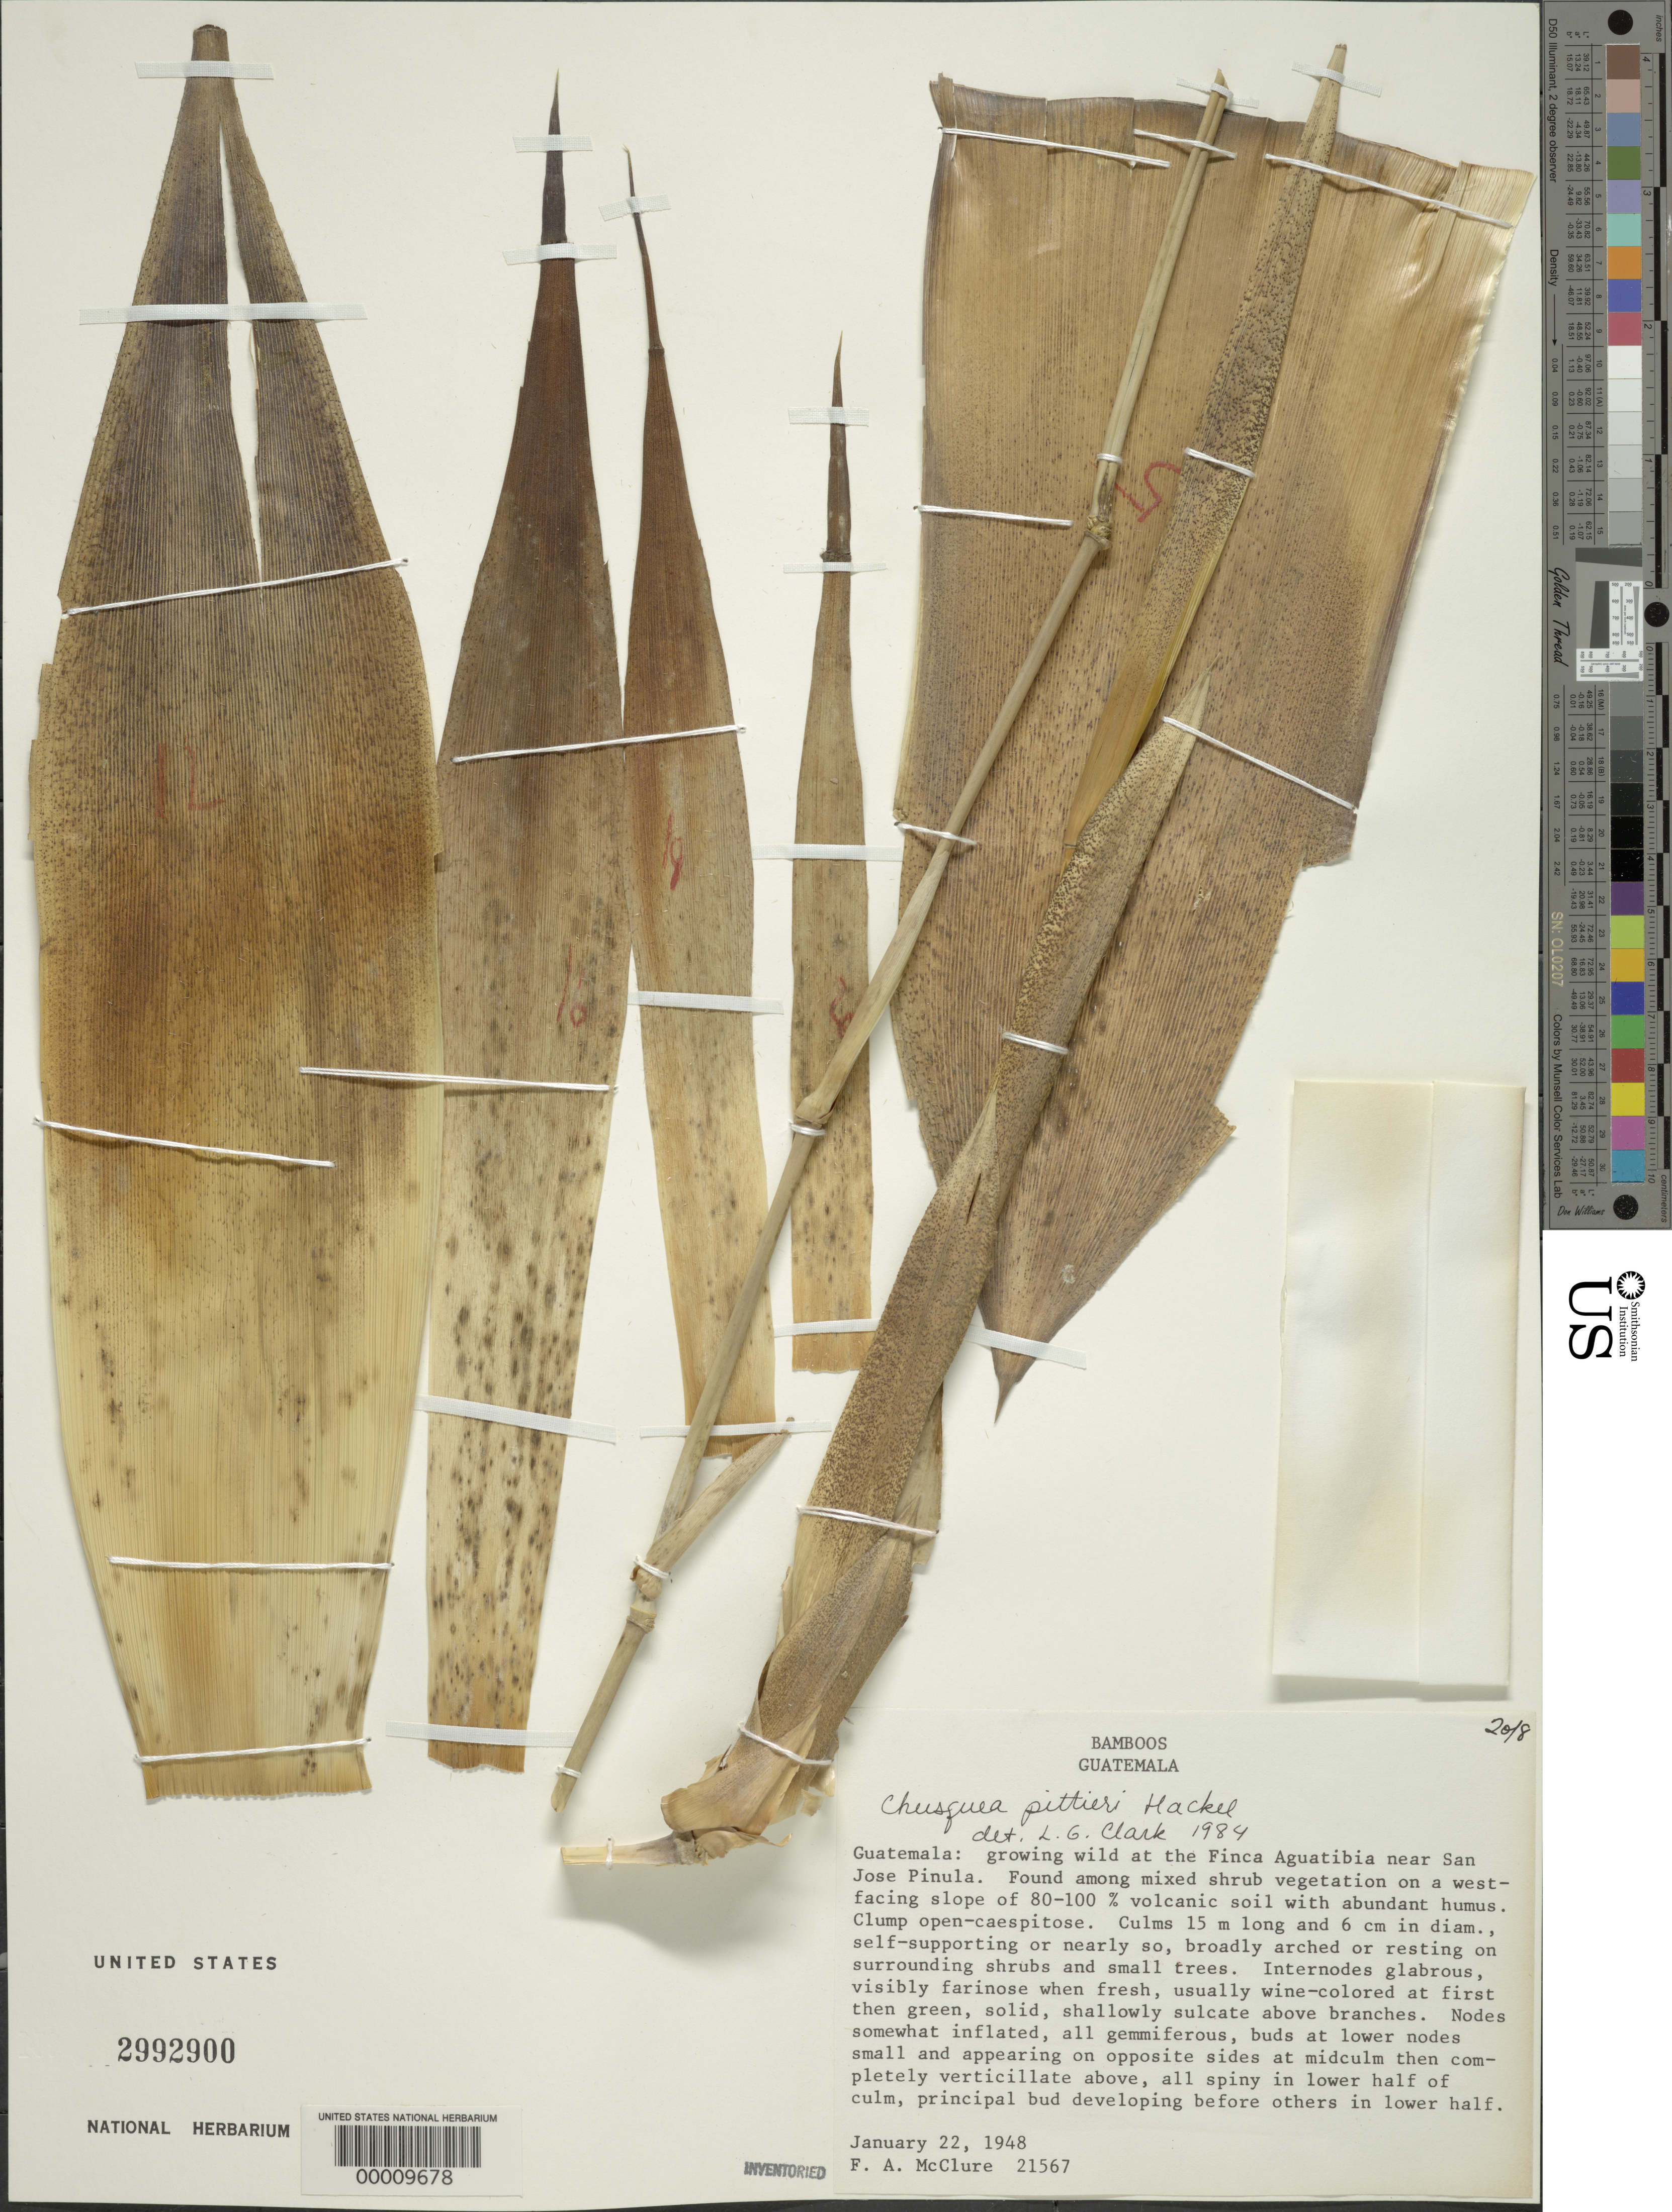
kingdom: Plantae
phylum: Tracheophyta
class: Liliopsida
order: Poales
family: Poaceae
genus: Chusquea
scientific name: Chusquea pittieri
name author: Hack.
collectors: F. A. McClure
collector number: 21567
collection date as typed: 22 Jan 1948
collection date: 1948-01-22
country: Guatemala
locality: Finca aguatibia, San Jose pinula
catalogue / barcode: US 2992900